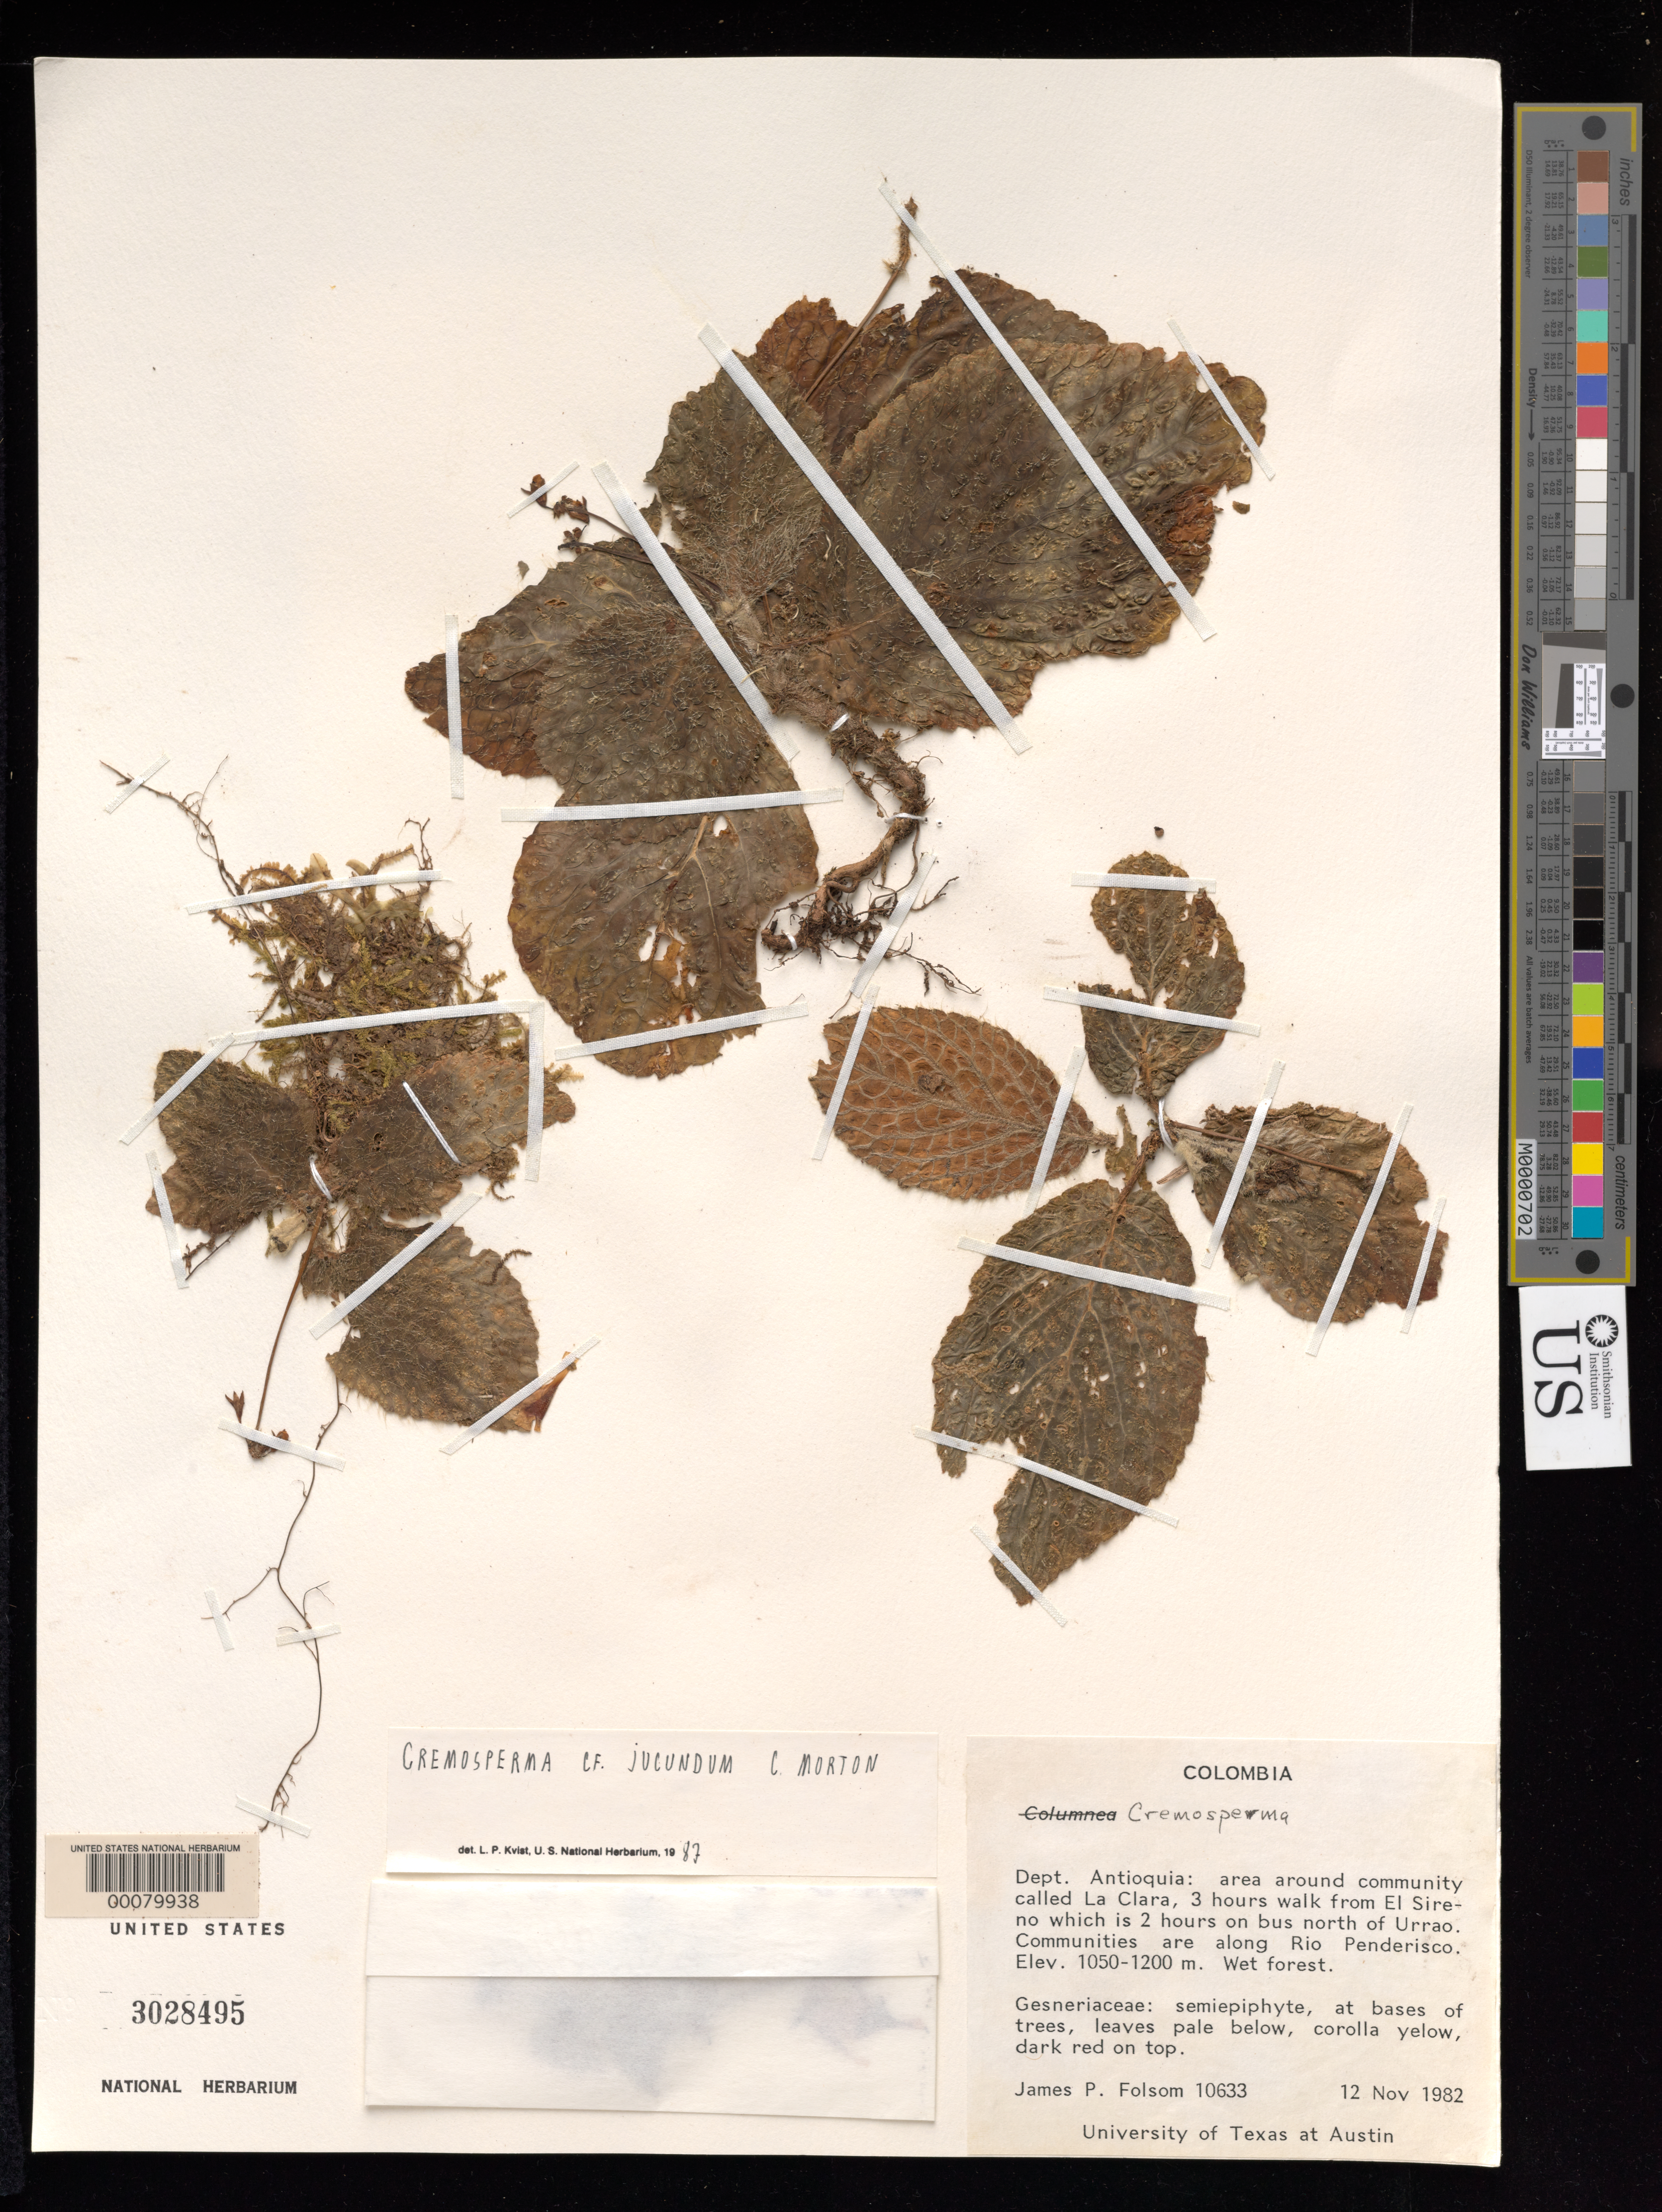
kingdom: Plantae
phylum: Tracheophyta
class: Magnoliopsida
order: Lamiales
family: Gesneriaceae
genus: Cremosperma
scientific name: Cremosperma jucundum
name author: C.V. Morton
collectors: J. P. Folsom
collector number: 10633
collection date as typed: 12 Nov 1982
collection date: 1982-11-12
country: Colombia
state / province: Antioquia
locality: Area around La Clara, 3 hrs walk from El Sireno which is 2 hrs on bus N of Urrao, communities are along Rio Penderisco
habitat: Wet forest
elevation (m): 1050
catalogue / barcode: US 3028495